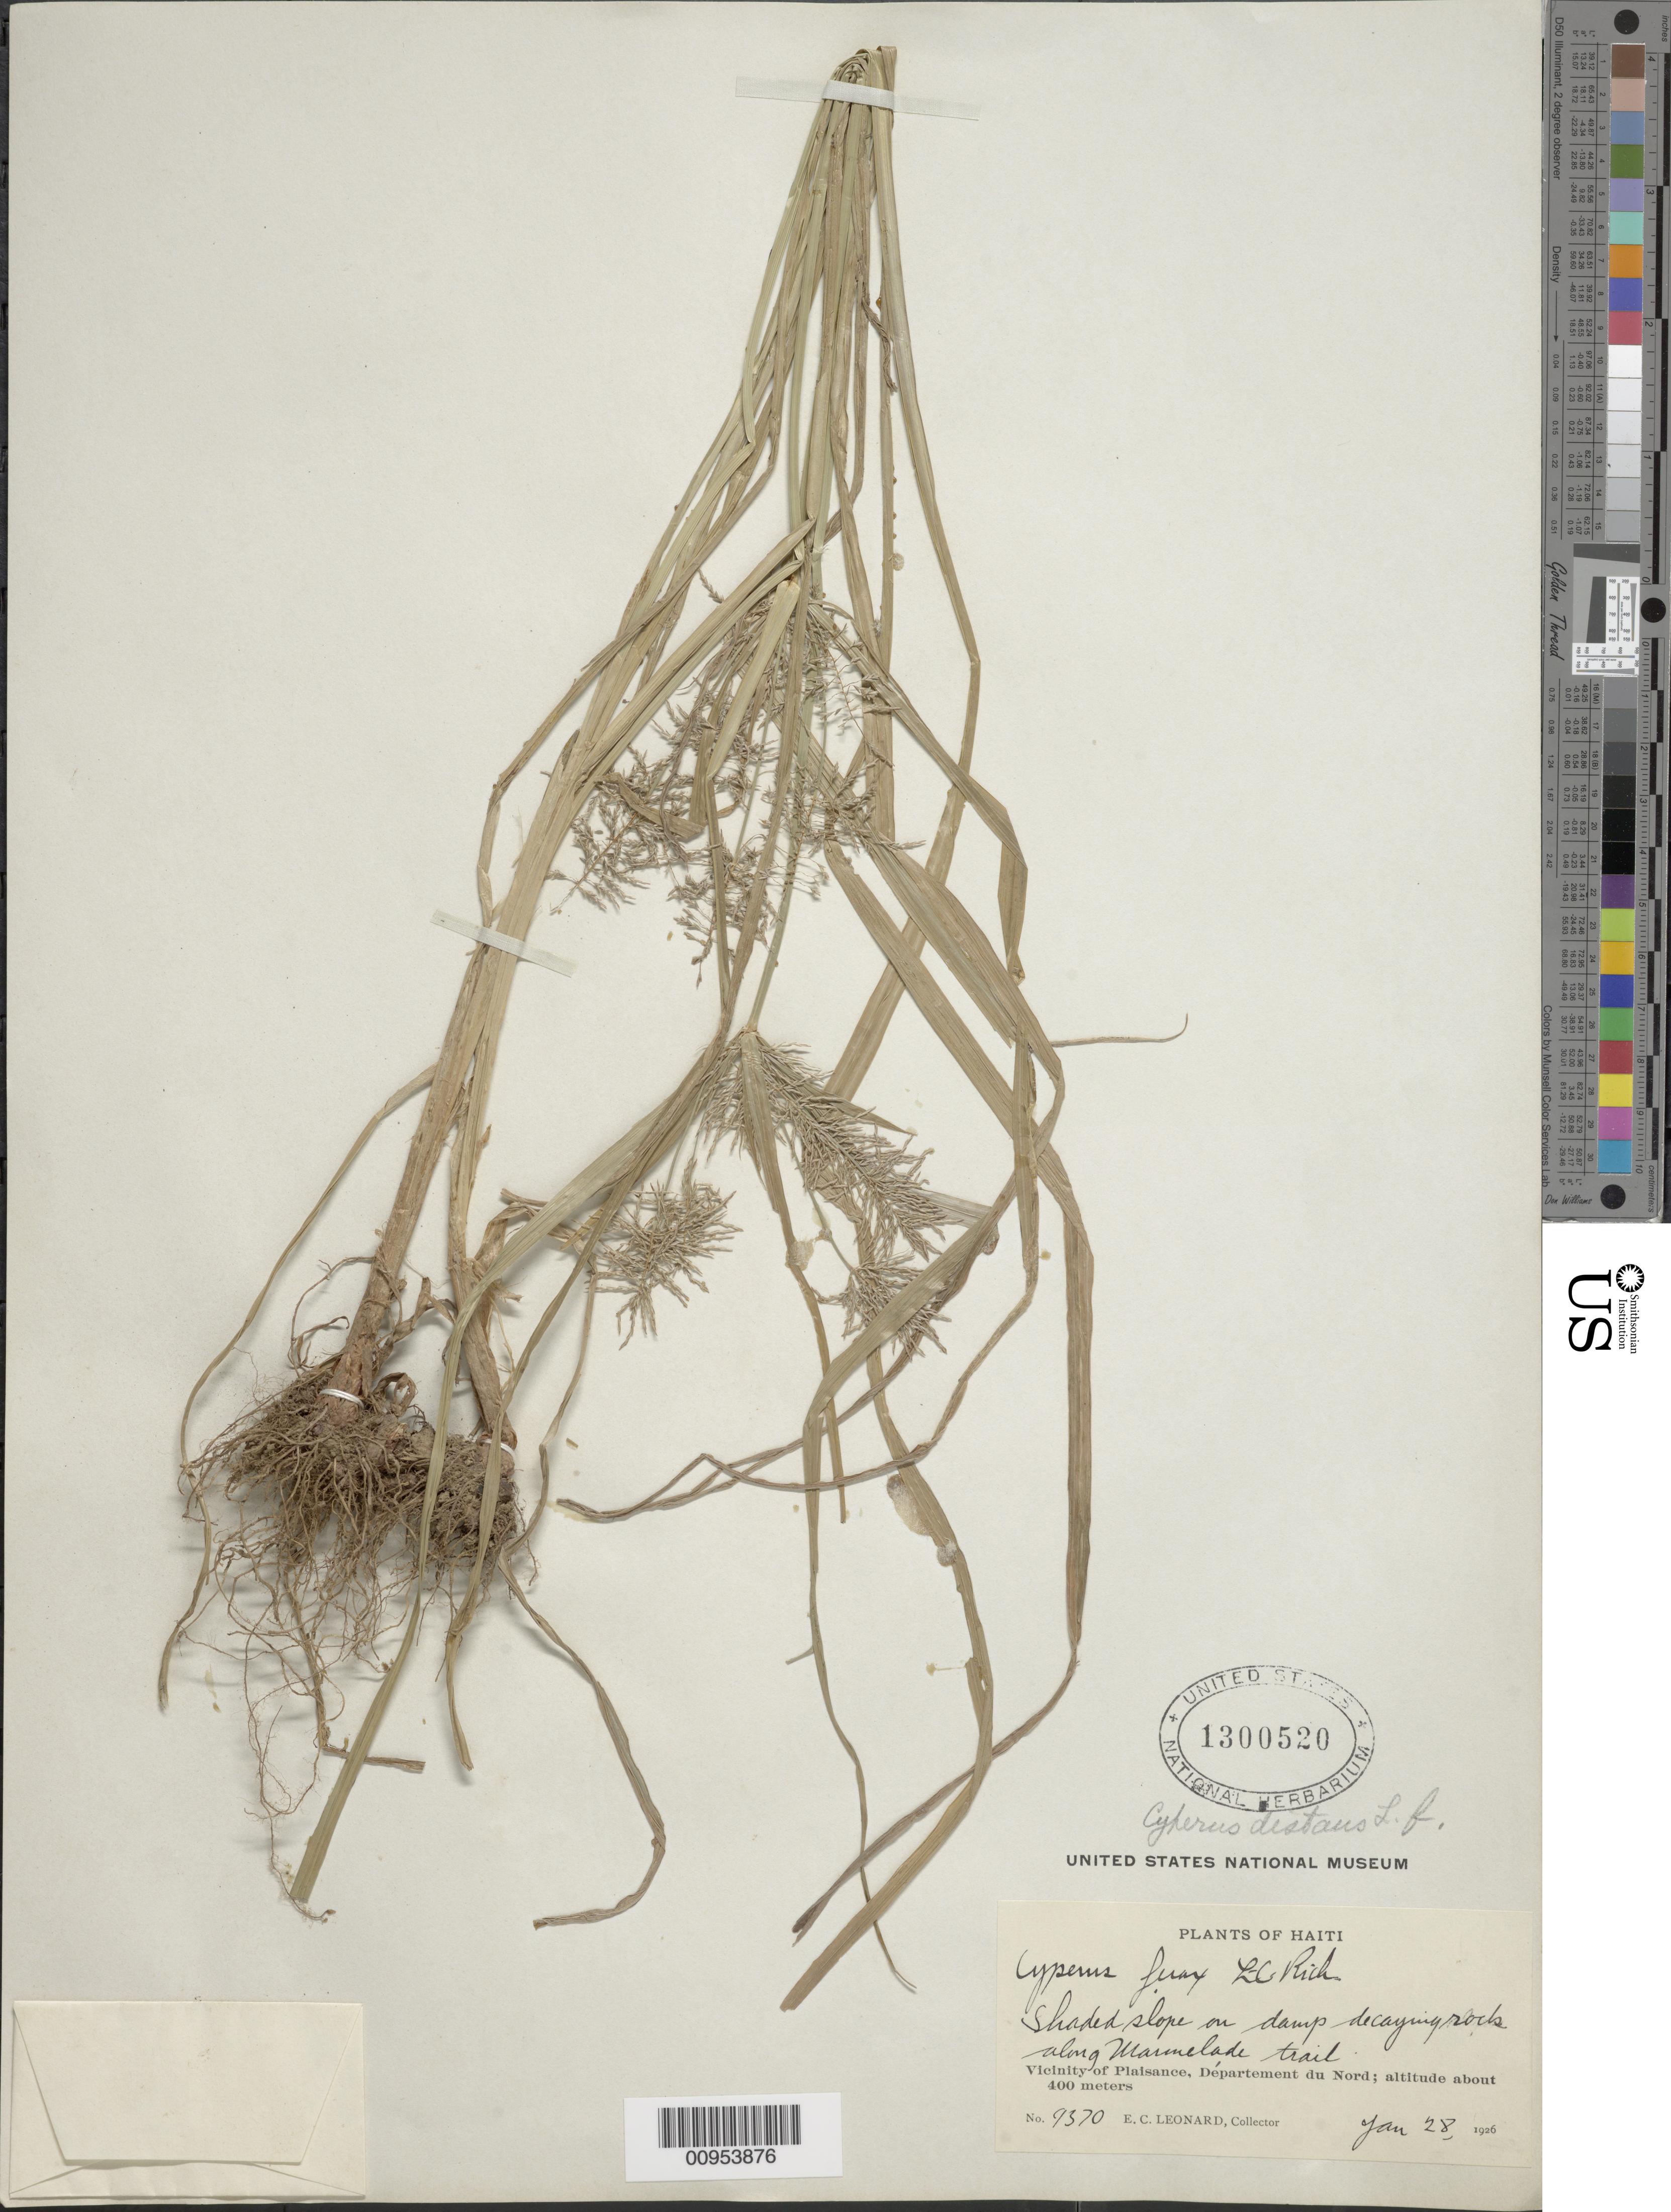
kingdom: Plantae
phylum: Tracheophyta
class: Liliopsida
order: Poales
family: Cyperaceae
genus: Cyperus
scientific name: Cyperus distans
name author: L. f.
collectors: E. C. Leonard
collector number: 9370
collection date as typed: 28 Jan 1926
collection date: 1926-01-28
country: Haiti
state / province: Nord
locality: Vicinity of Plaisance, shaded slope along Marmelade trail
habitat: Shaded slope on damp decaying rocks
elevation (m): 400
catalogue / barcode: US 1300520